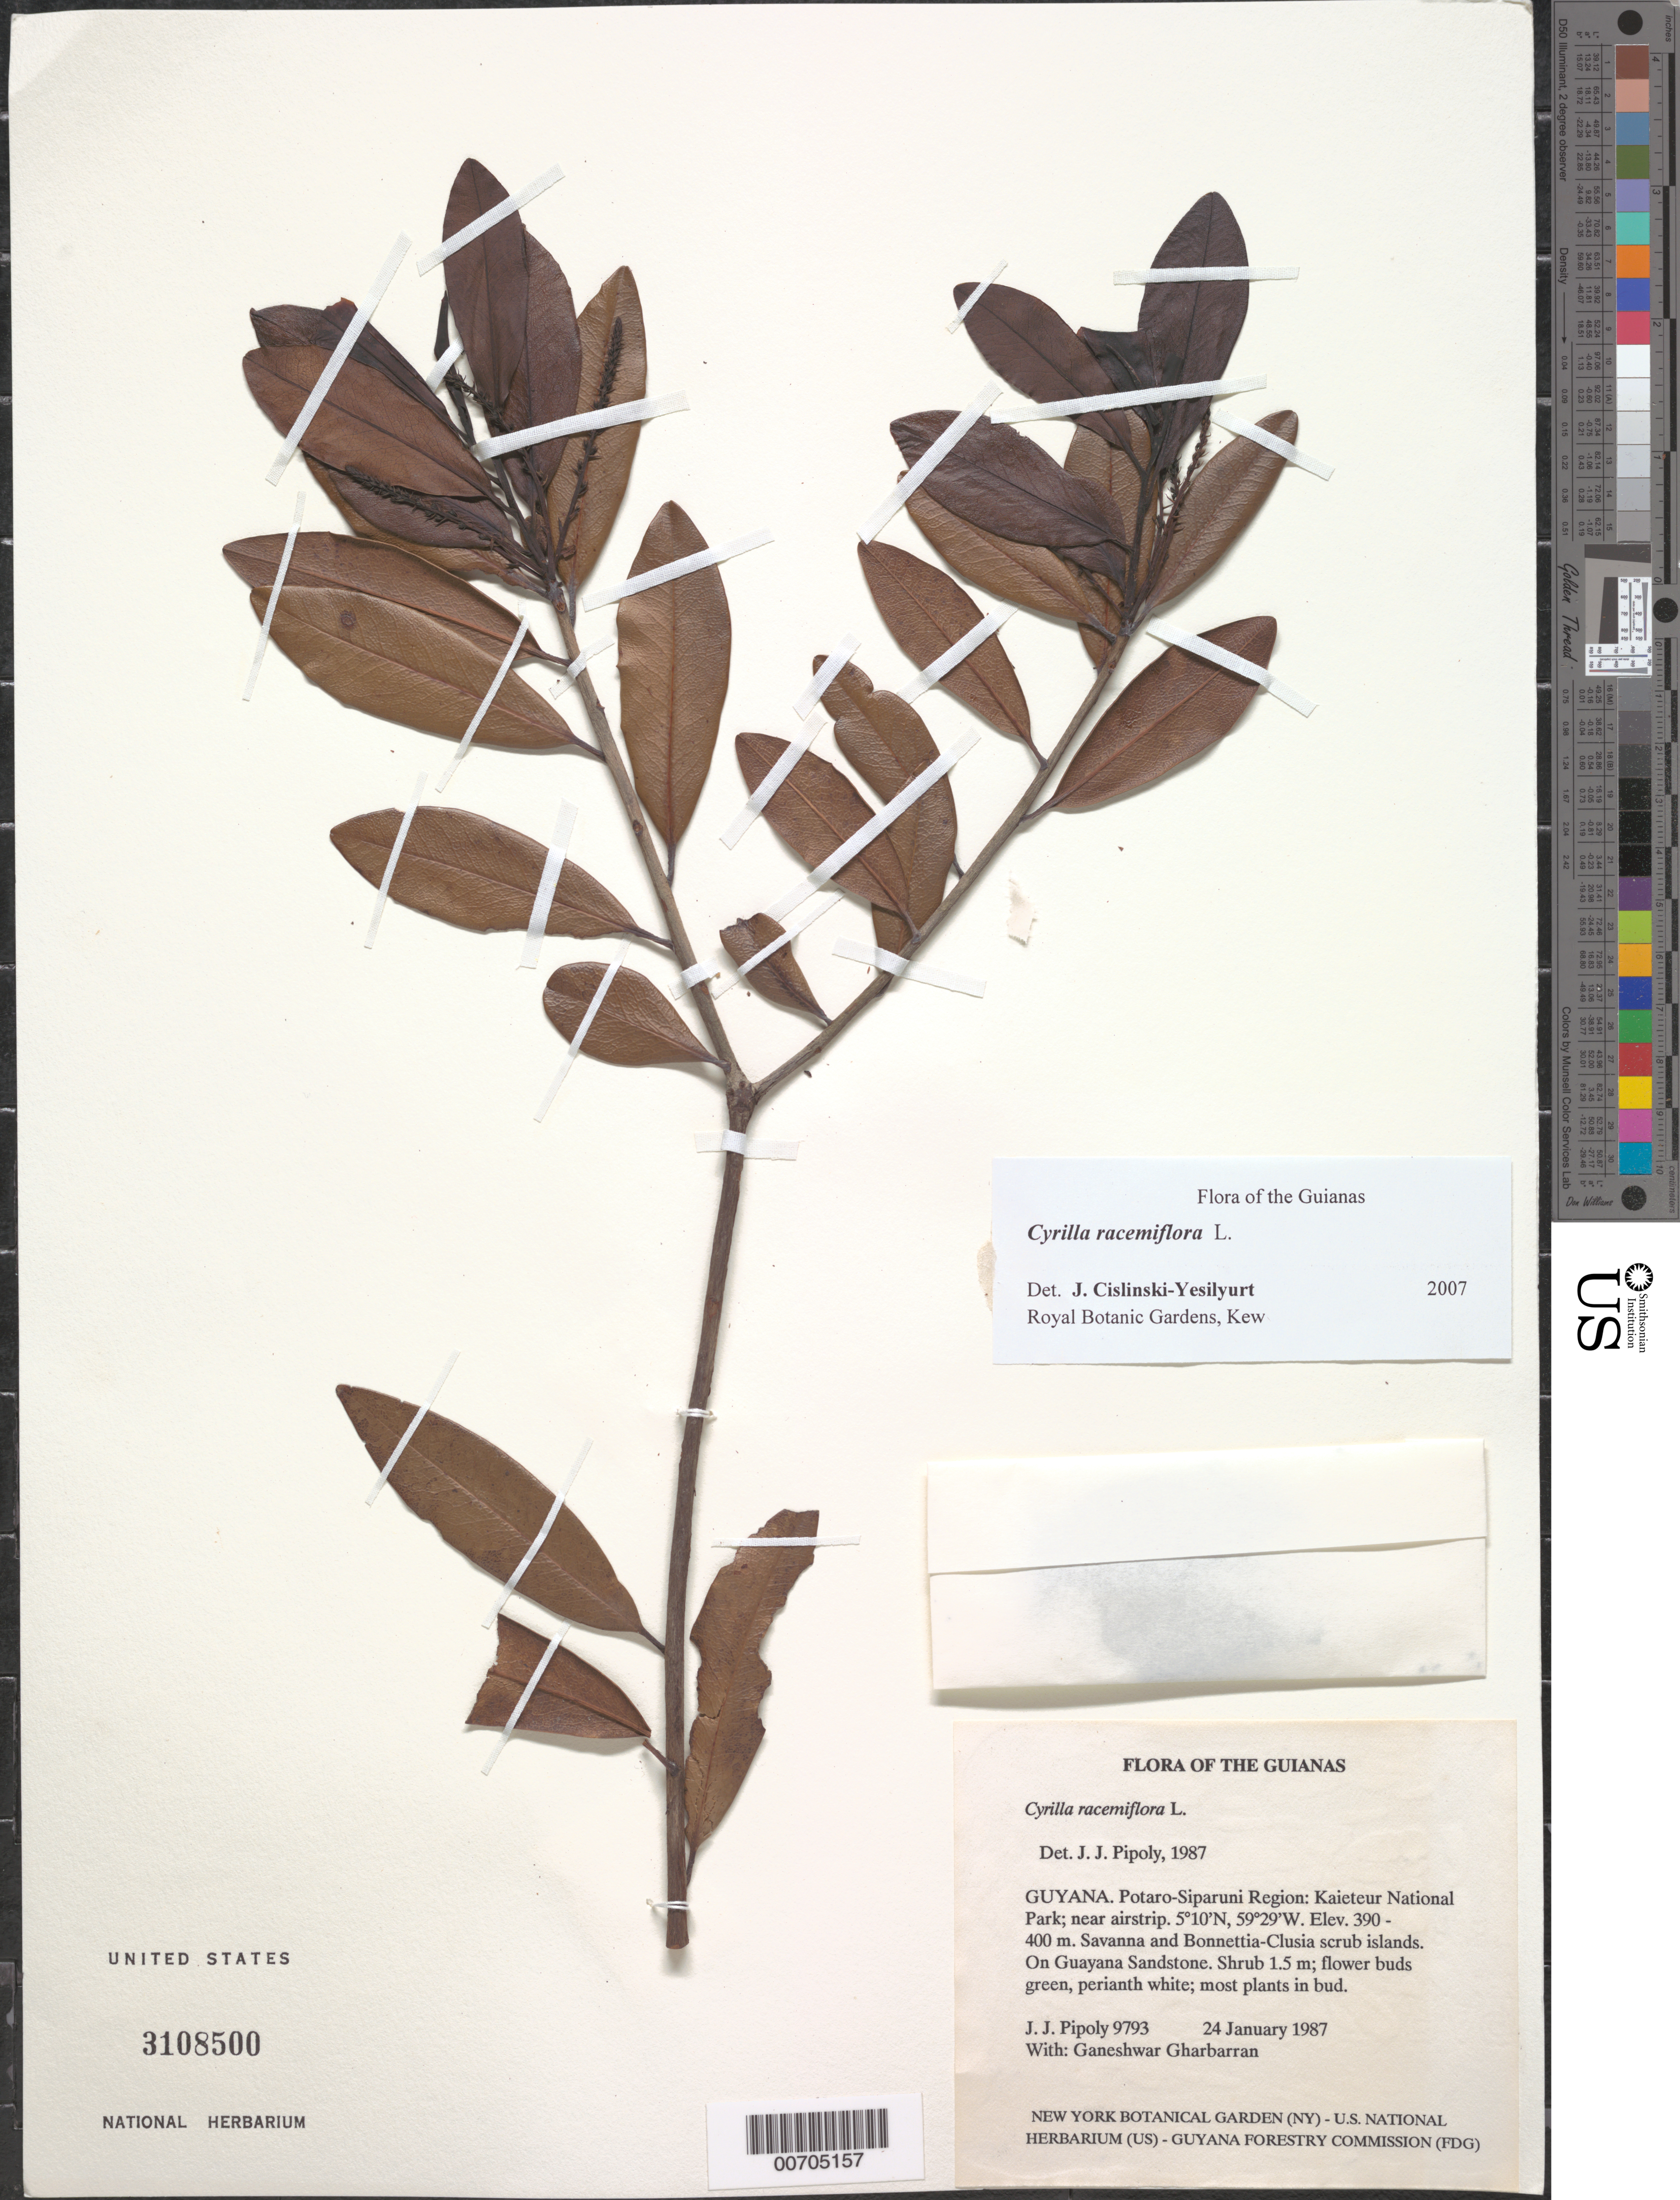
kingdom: Plantae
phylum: Tracheophyta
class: Magnoliopsida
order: Ericales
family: Cyrillaceae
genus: Cyrilla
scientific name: Cyrilla racemiflora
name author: L.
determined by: Yesilyurt, J. C.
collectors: J. J. Pipoly & G. Gharbarran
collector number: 9793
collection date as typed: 24 January 1987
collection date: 1987-01-24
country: Guyana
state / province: Potaro-Siparuni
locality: Kaieteur National Park; near airstrip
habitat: Savanna and Bonnetia-Clusia scrub islands. Guayana sandstone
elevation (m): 390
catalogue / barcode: US 3108500